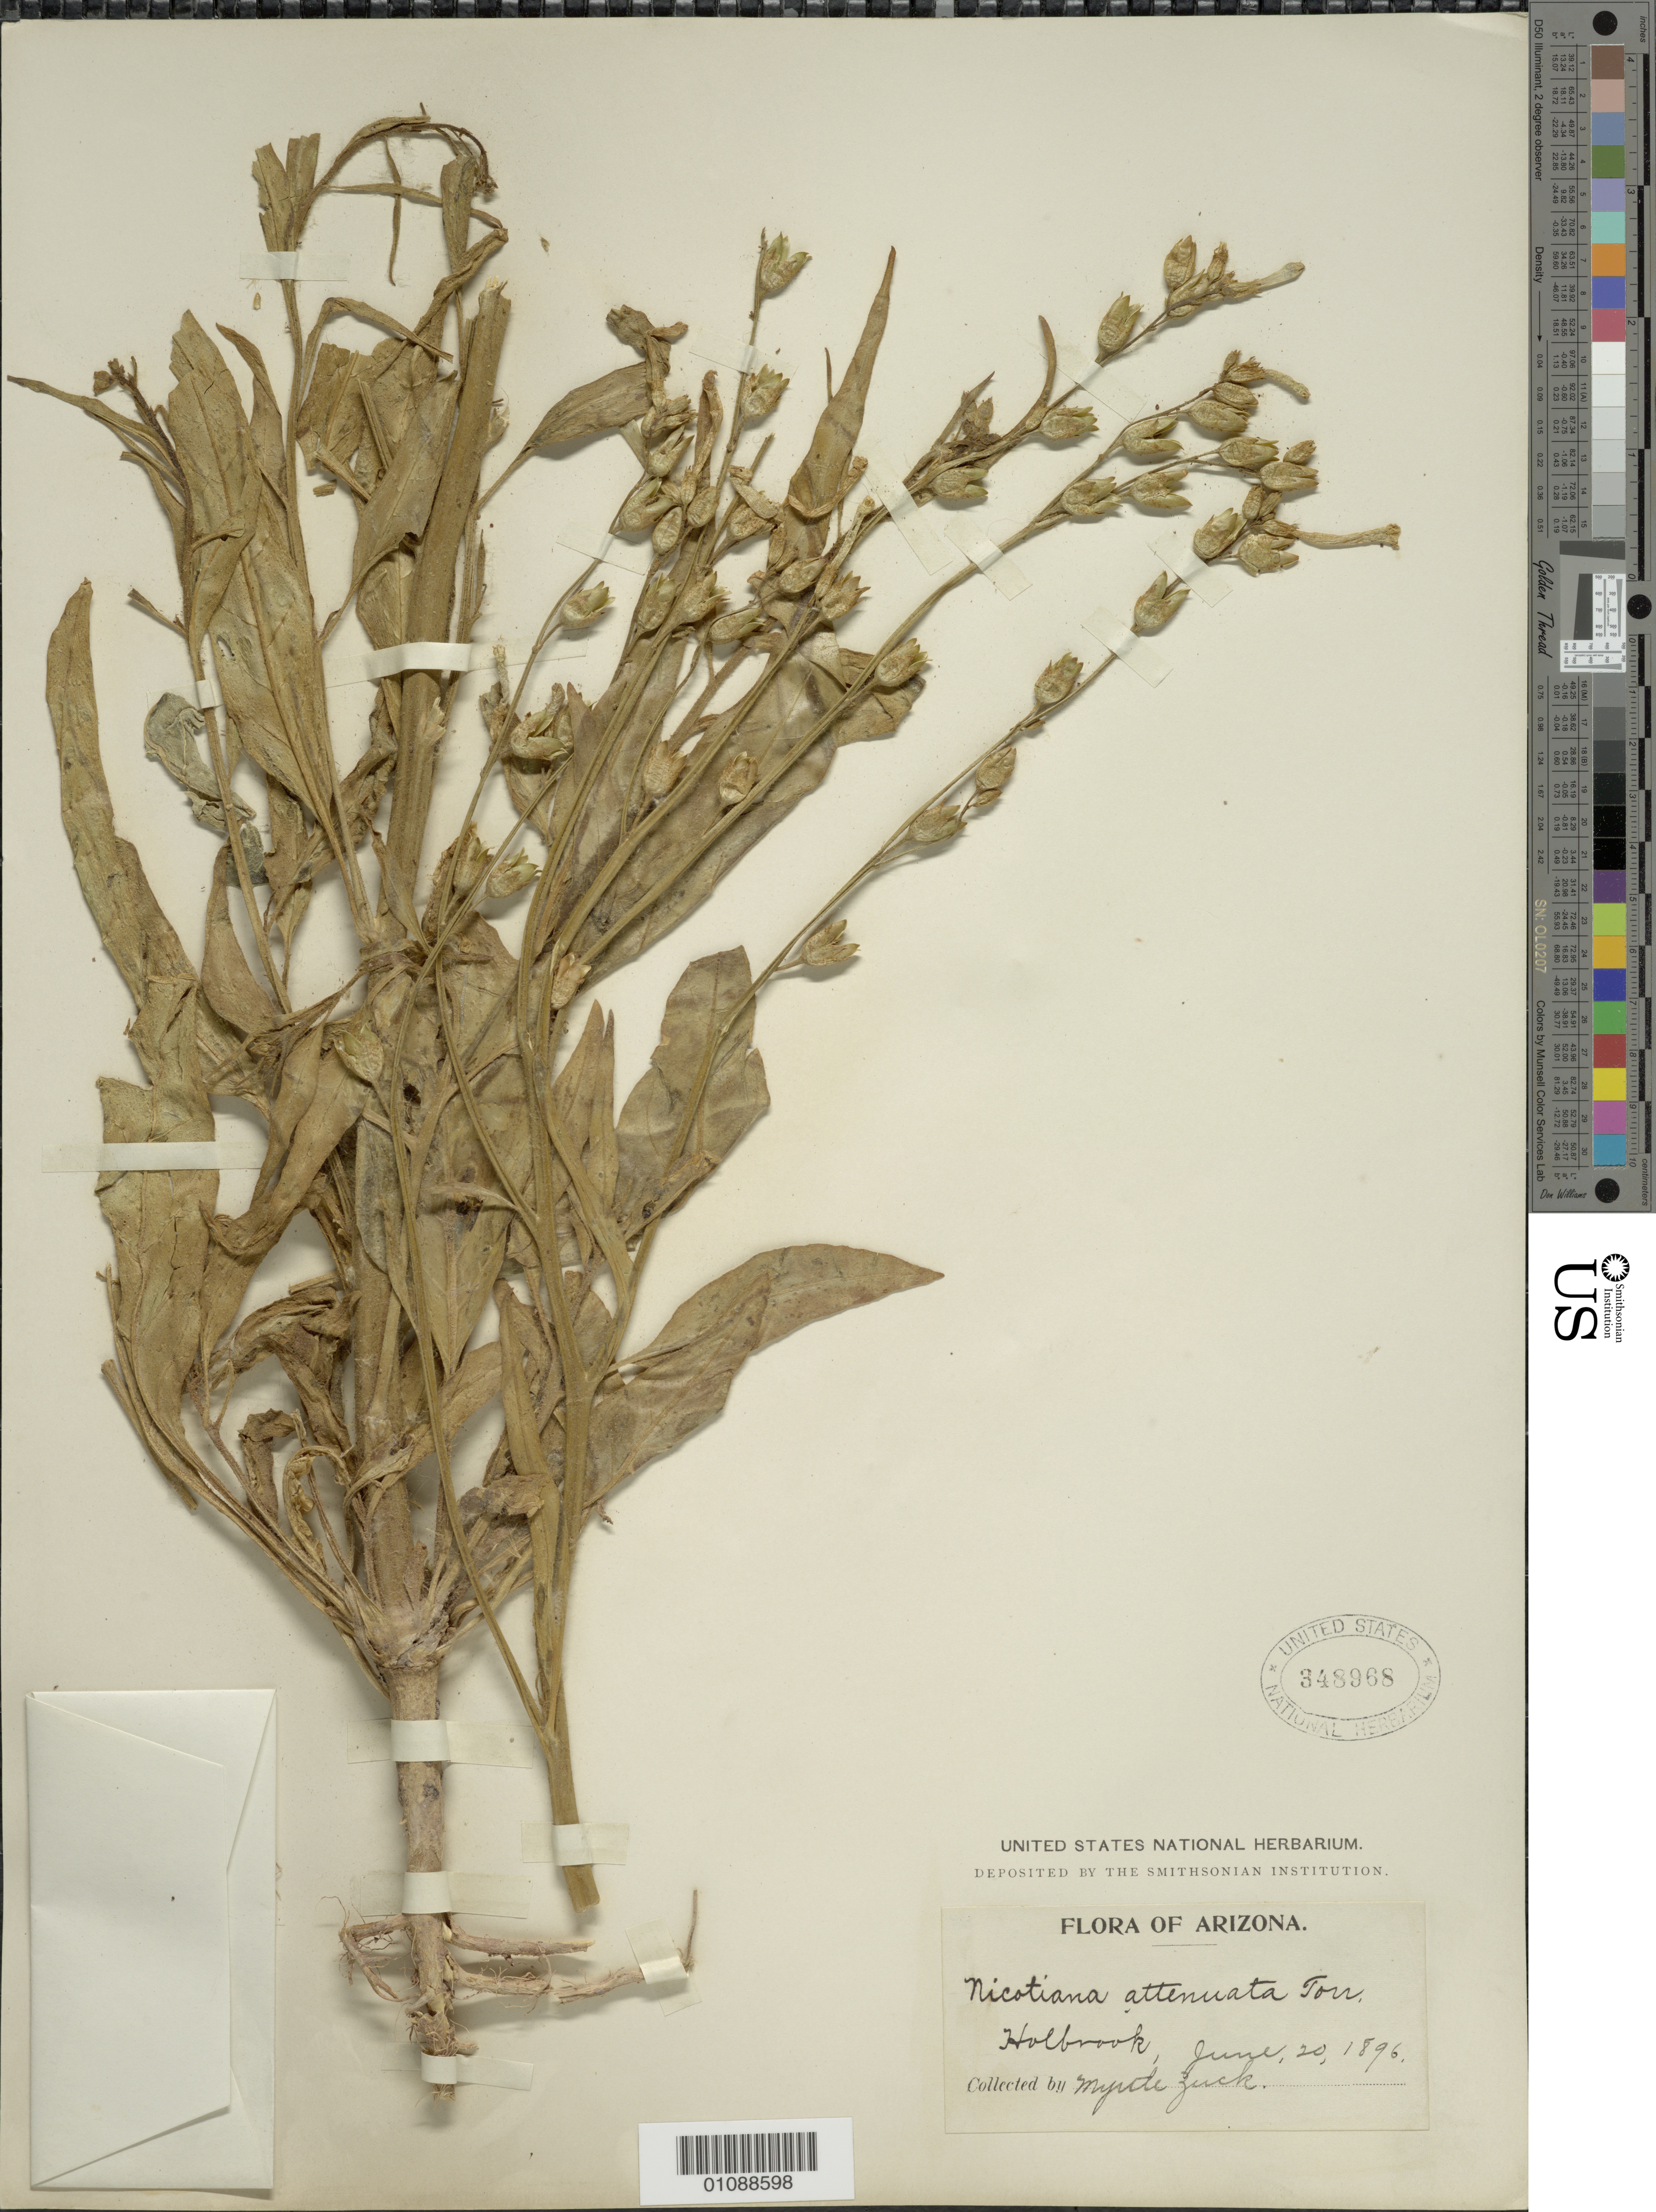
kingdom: Plantae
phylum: Tracheophyta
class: Magnoliopsida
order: Solanales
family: Solanaceae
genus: Nicotiana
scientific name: Nicotiana attenuata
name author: Torr. ex S. Watson in C. King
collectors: M. Zuck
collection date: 1896-06-20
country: United States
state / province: Arizona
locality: Holbrook.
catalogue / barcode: US 348968